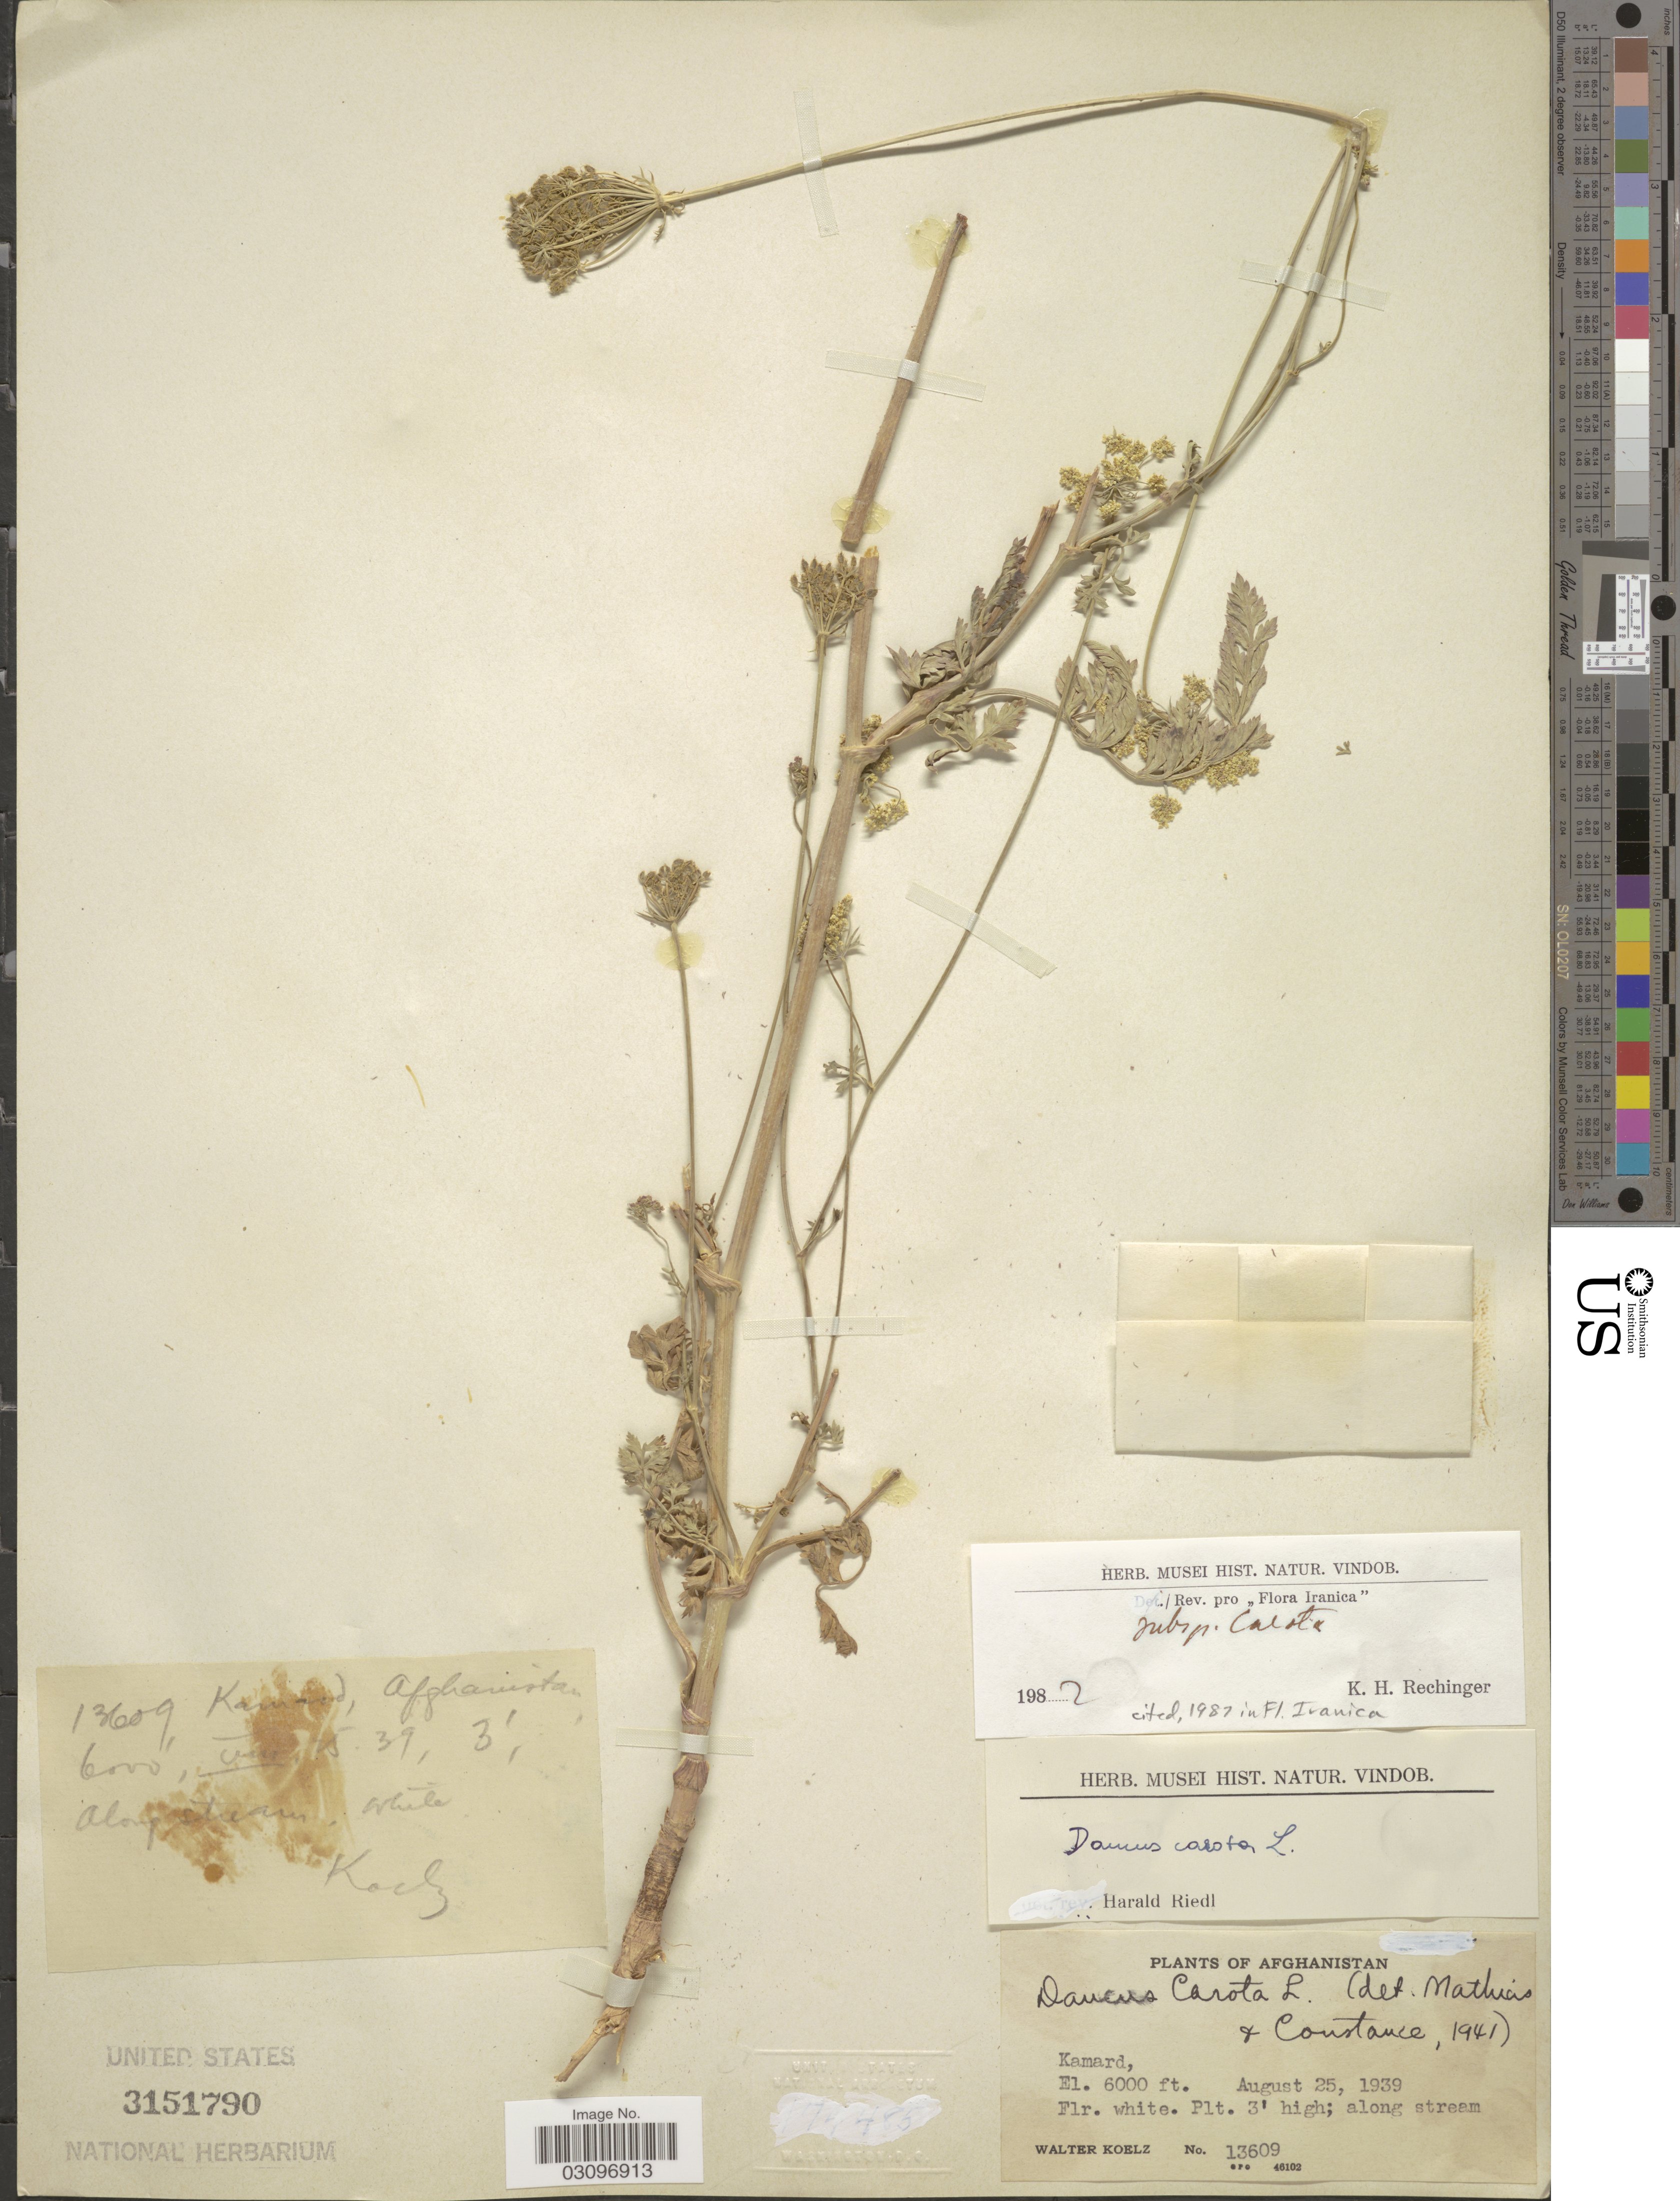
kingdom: Plantae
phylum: Tracheophyta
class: Magnoliopsida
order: Apiales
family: Apiaceae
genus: Daucus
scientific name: Daucus carota subsp. carota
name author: L.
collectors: W. N. Koelz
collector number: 13609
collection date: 1939-08-25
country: Afghanistan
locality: Kamard.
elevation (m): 1829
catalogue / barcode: US 3151790